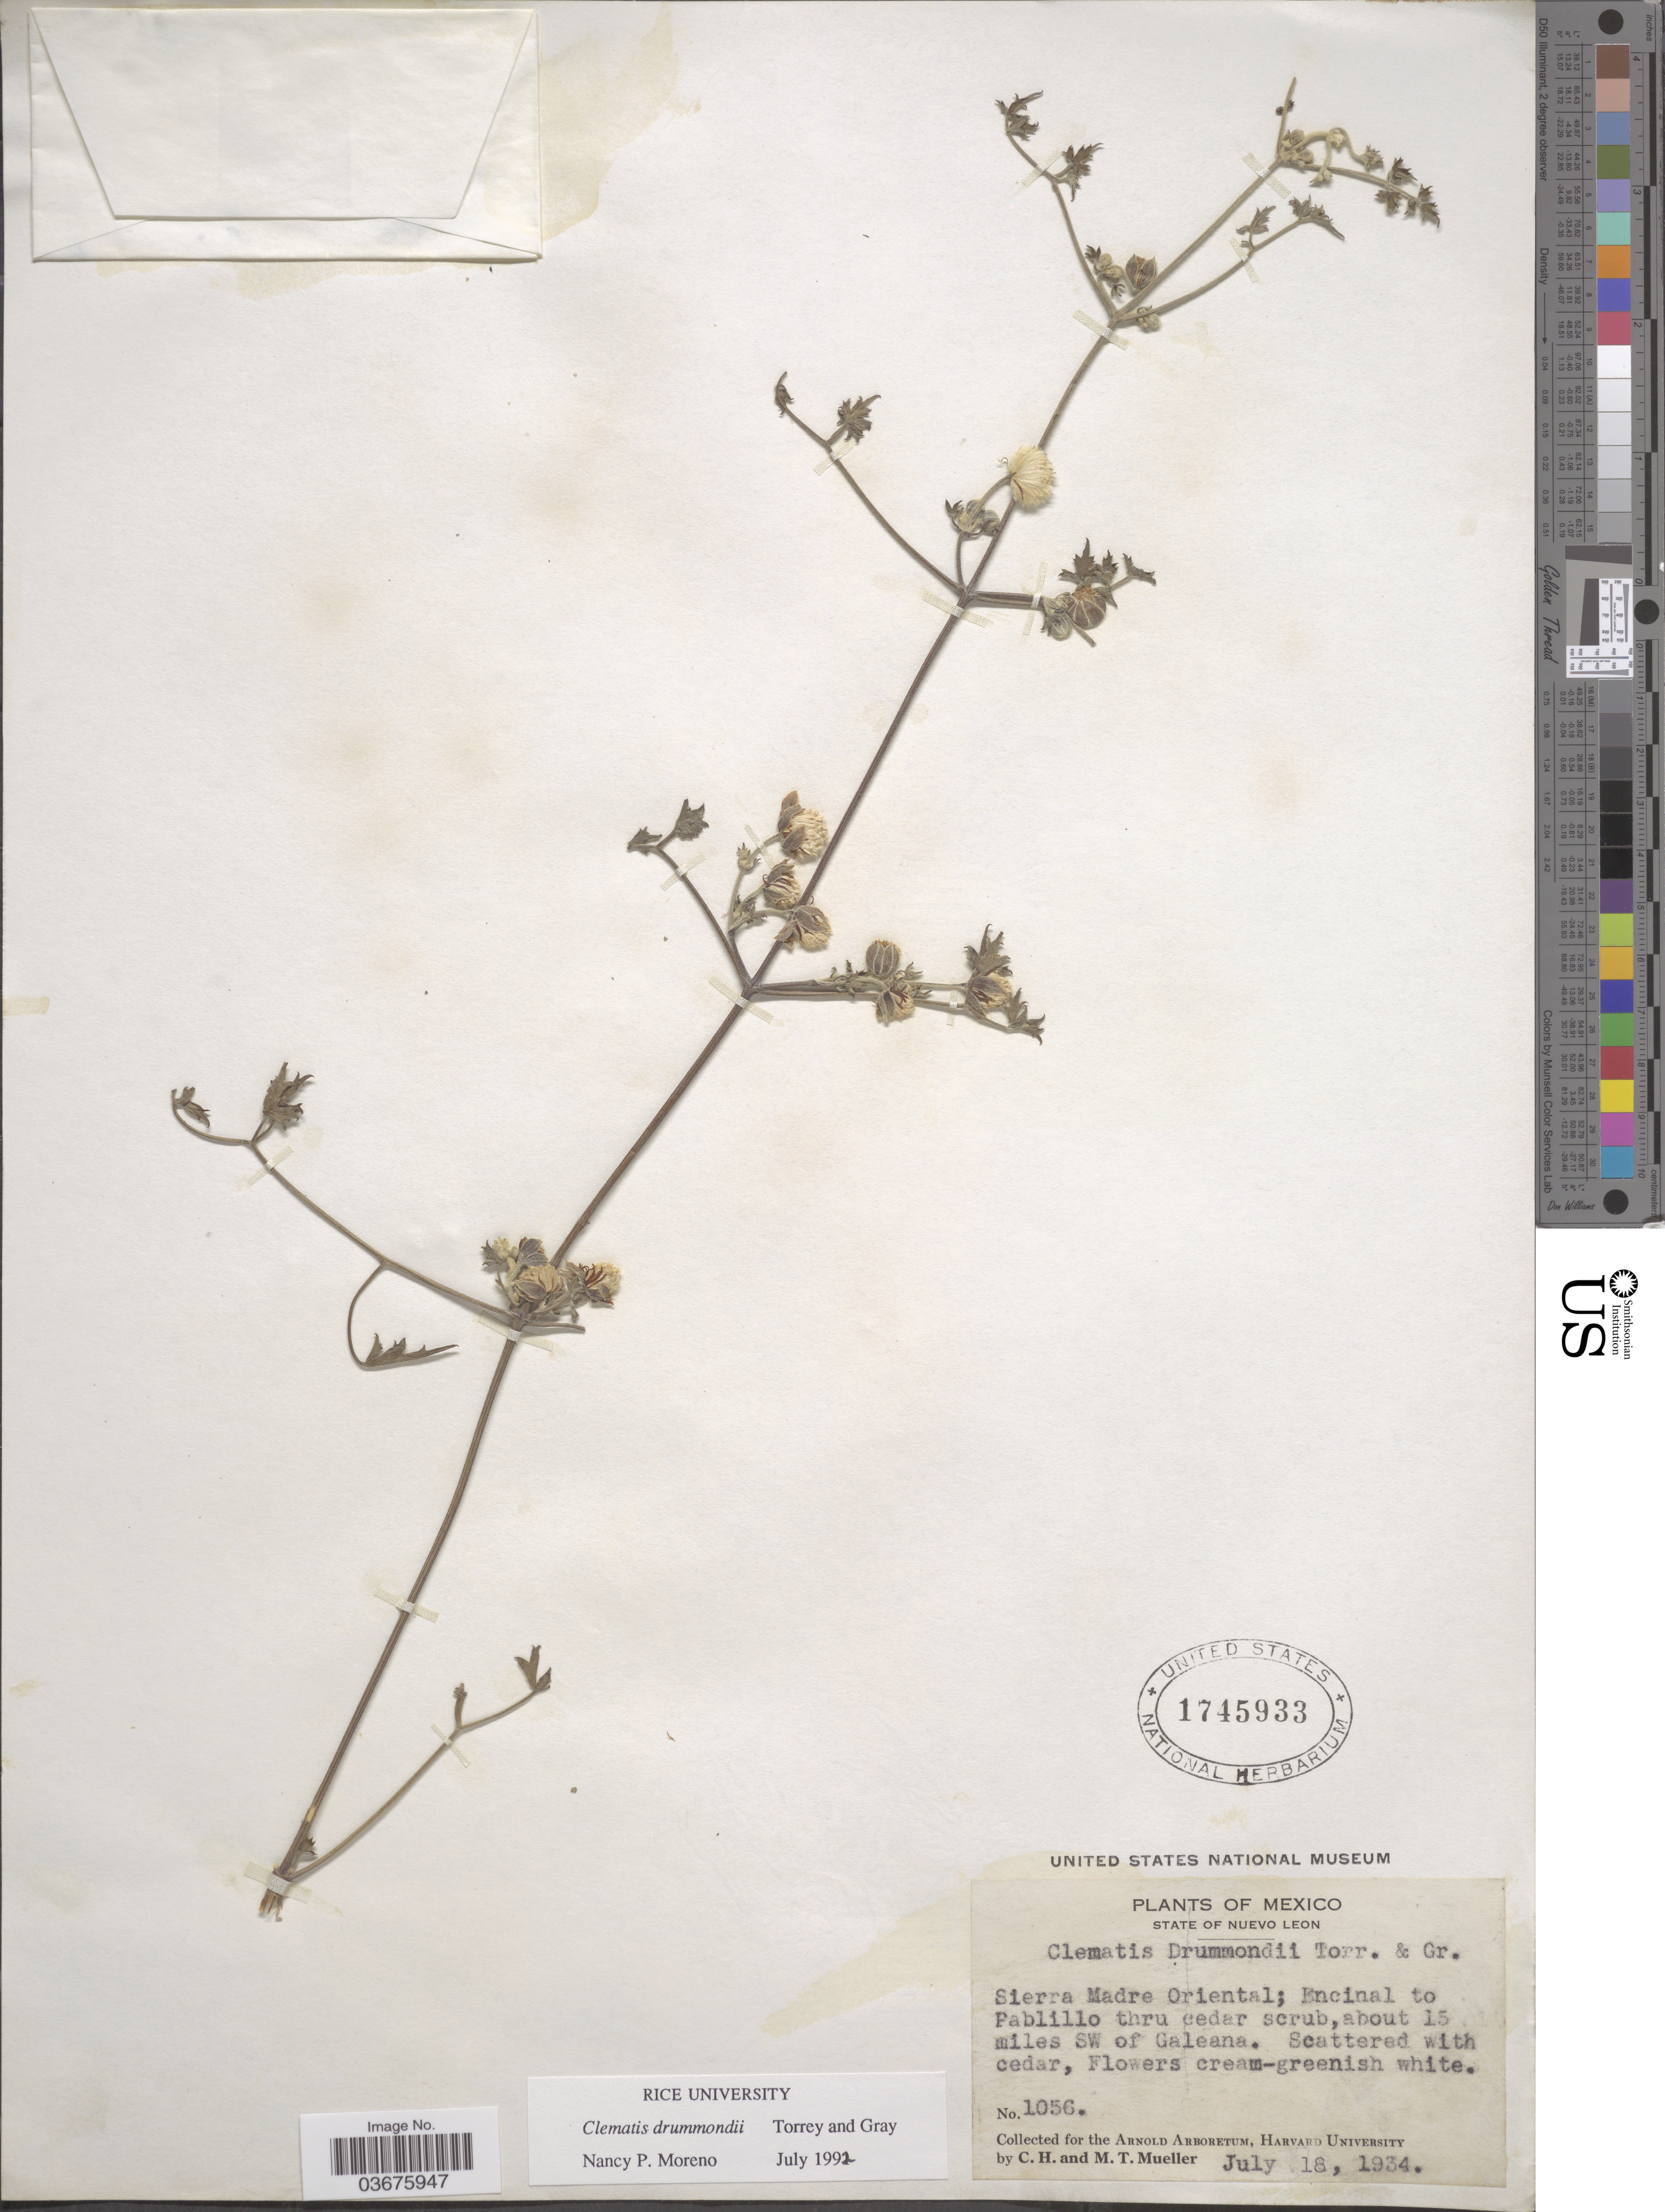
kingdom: Plantae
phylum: Tracheophyta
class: Magnoliopsida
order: Ranunculales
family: Ranunculaceae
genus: Clematis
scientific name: Clematis drummondii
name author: Torr. & A. Gray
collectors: C. H. Mueller & M. Mueller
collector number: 1056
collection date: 1934-07-18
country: Mexico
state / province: Nuevo León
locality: Sierra Madre Oriental; Encinal to Pablillo thru cedar scrub, about 15 miles SW of Galeana.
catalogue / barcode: US 1745933